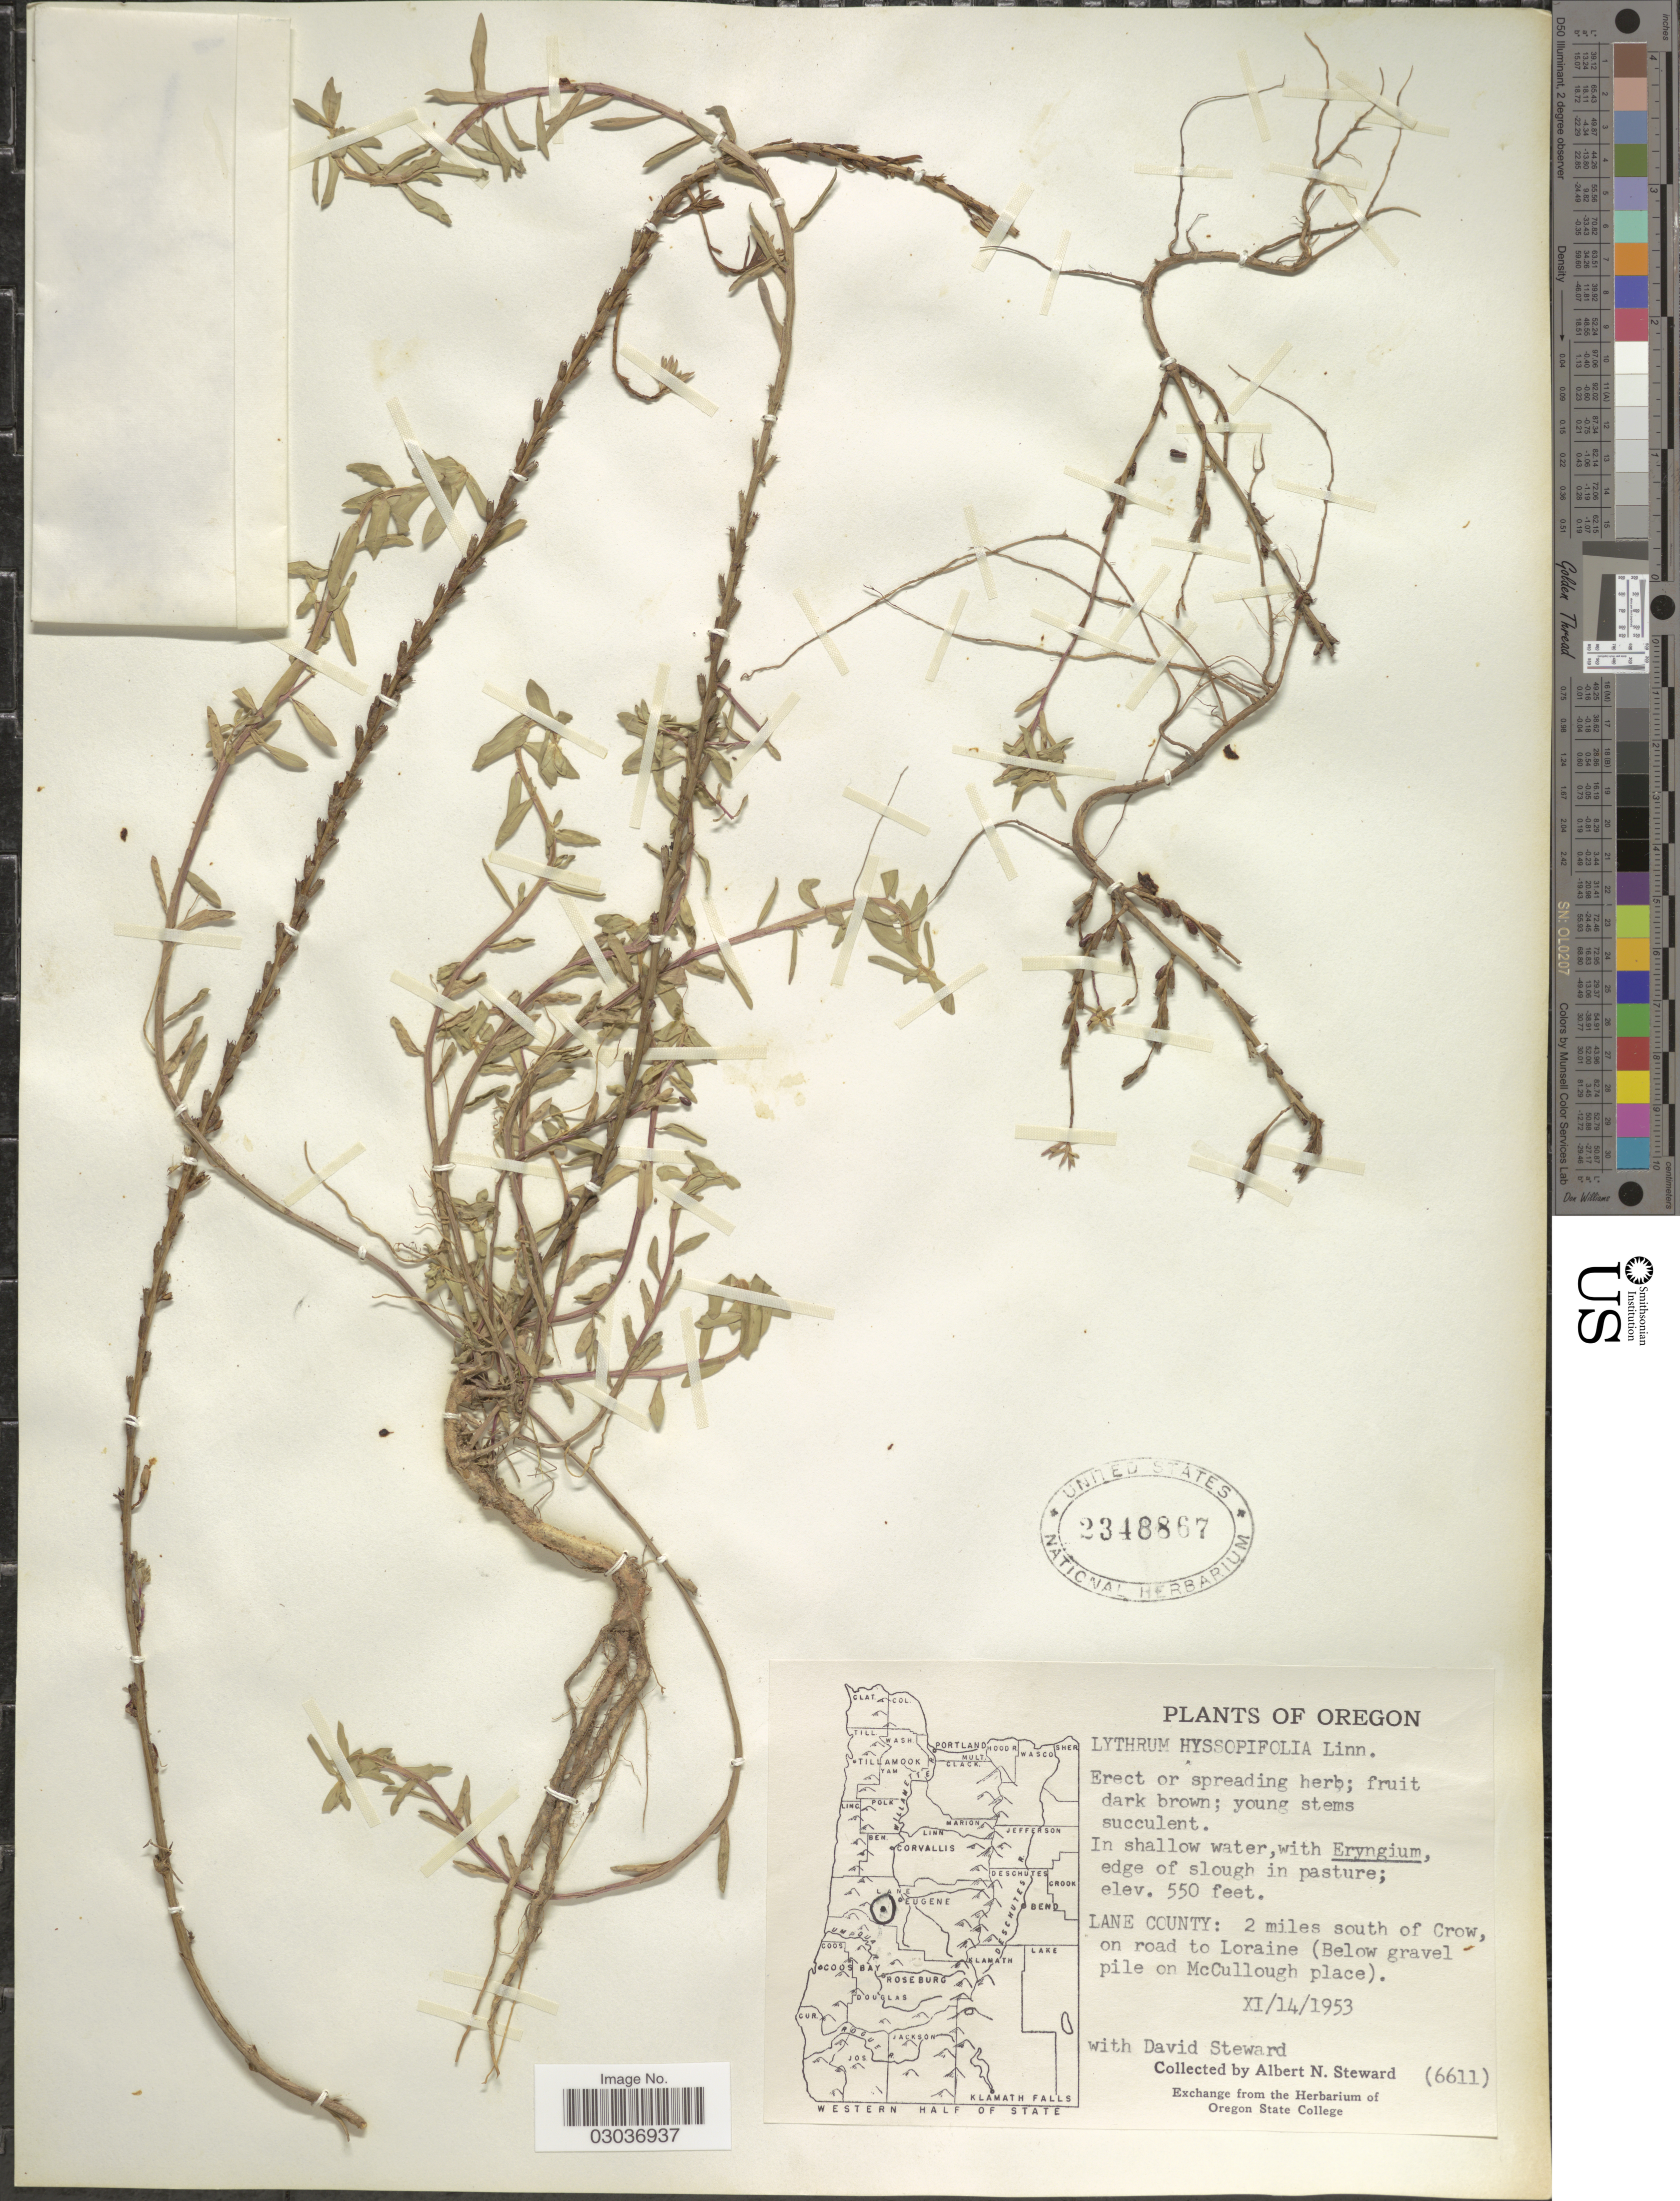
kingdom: Plantae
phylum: Tracheophyta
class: Magnoliopsida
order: Myrtales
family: Lythraceae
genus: Lythrum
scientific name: Lythrum hyssopifolia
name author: L.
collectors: A. N. Steward & D. Steward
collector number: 6611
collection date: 1953-11-14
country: United States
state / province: Oregon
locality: Lane County: 2 miles south of Crow, on road to Loraine (Below gravel pile on McCullough place).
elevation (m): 168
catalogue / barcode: US 2348867